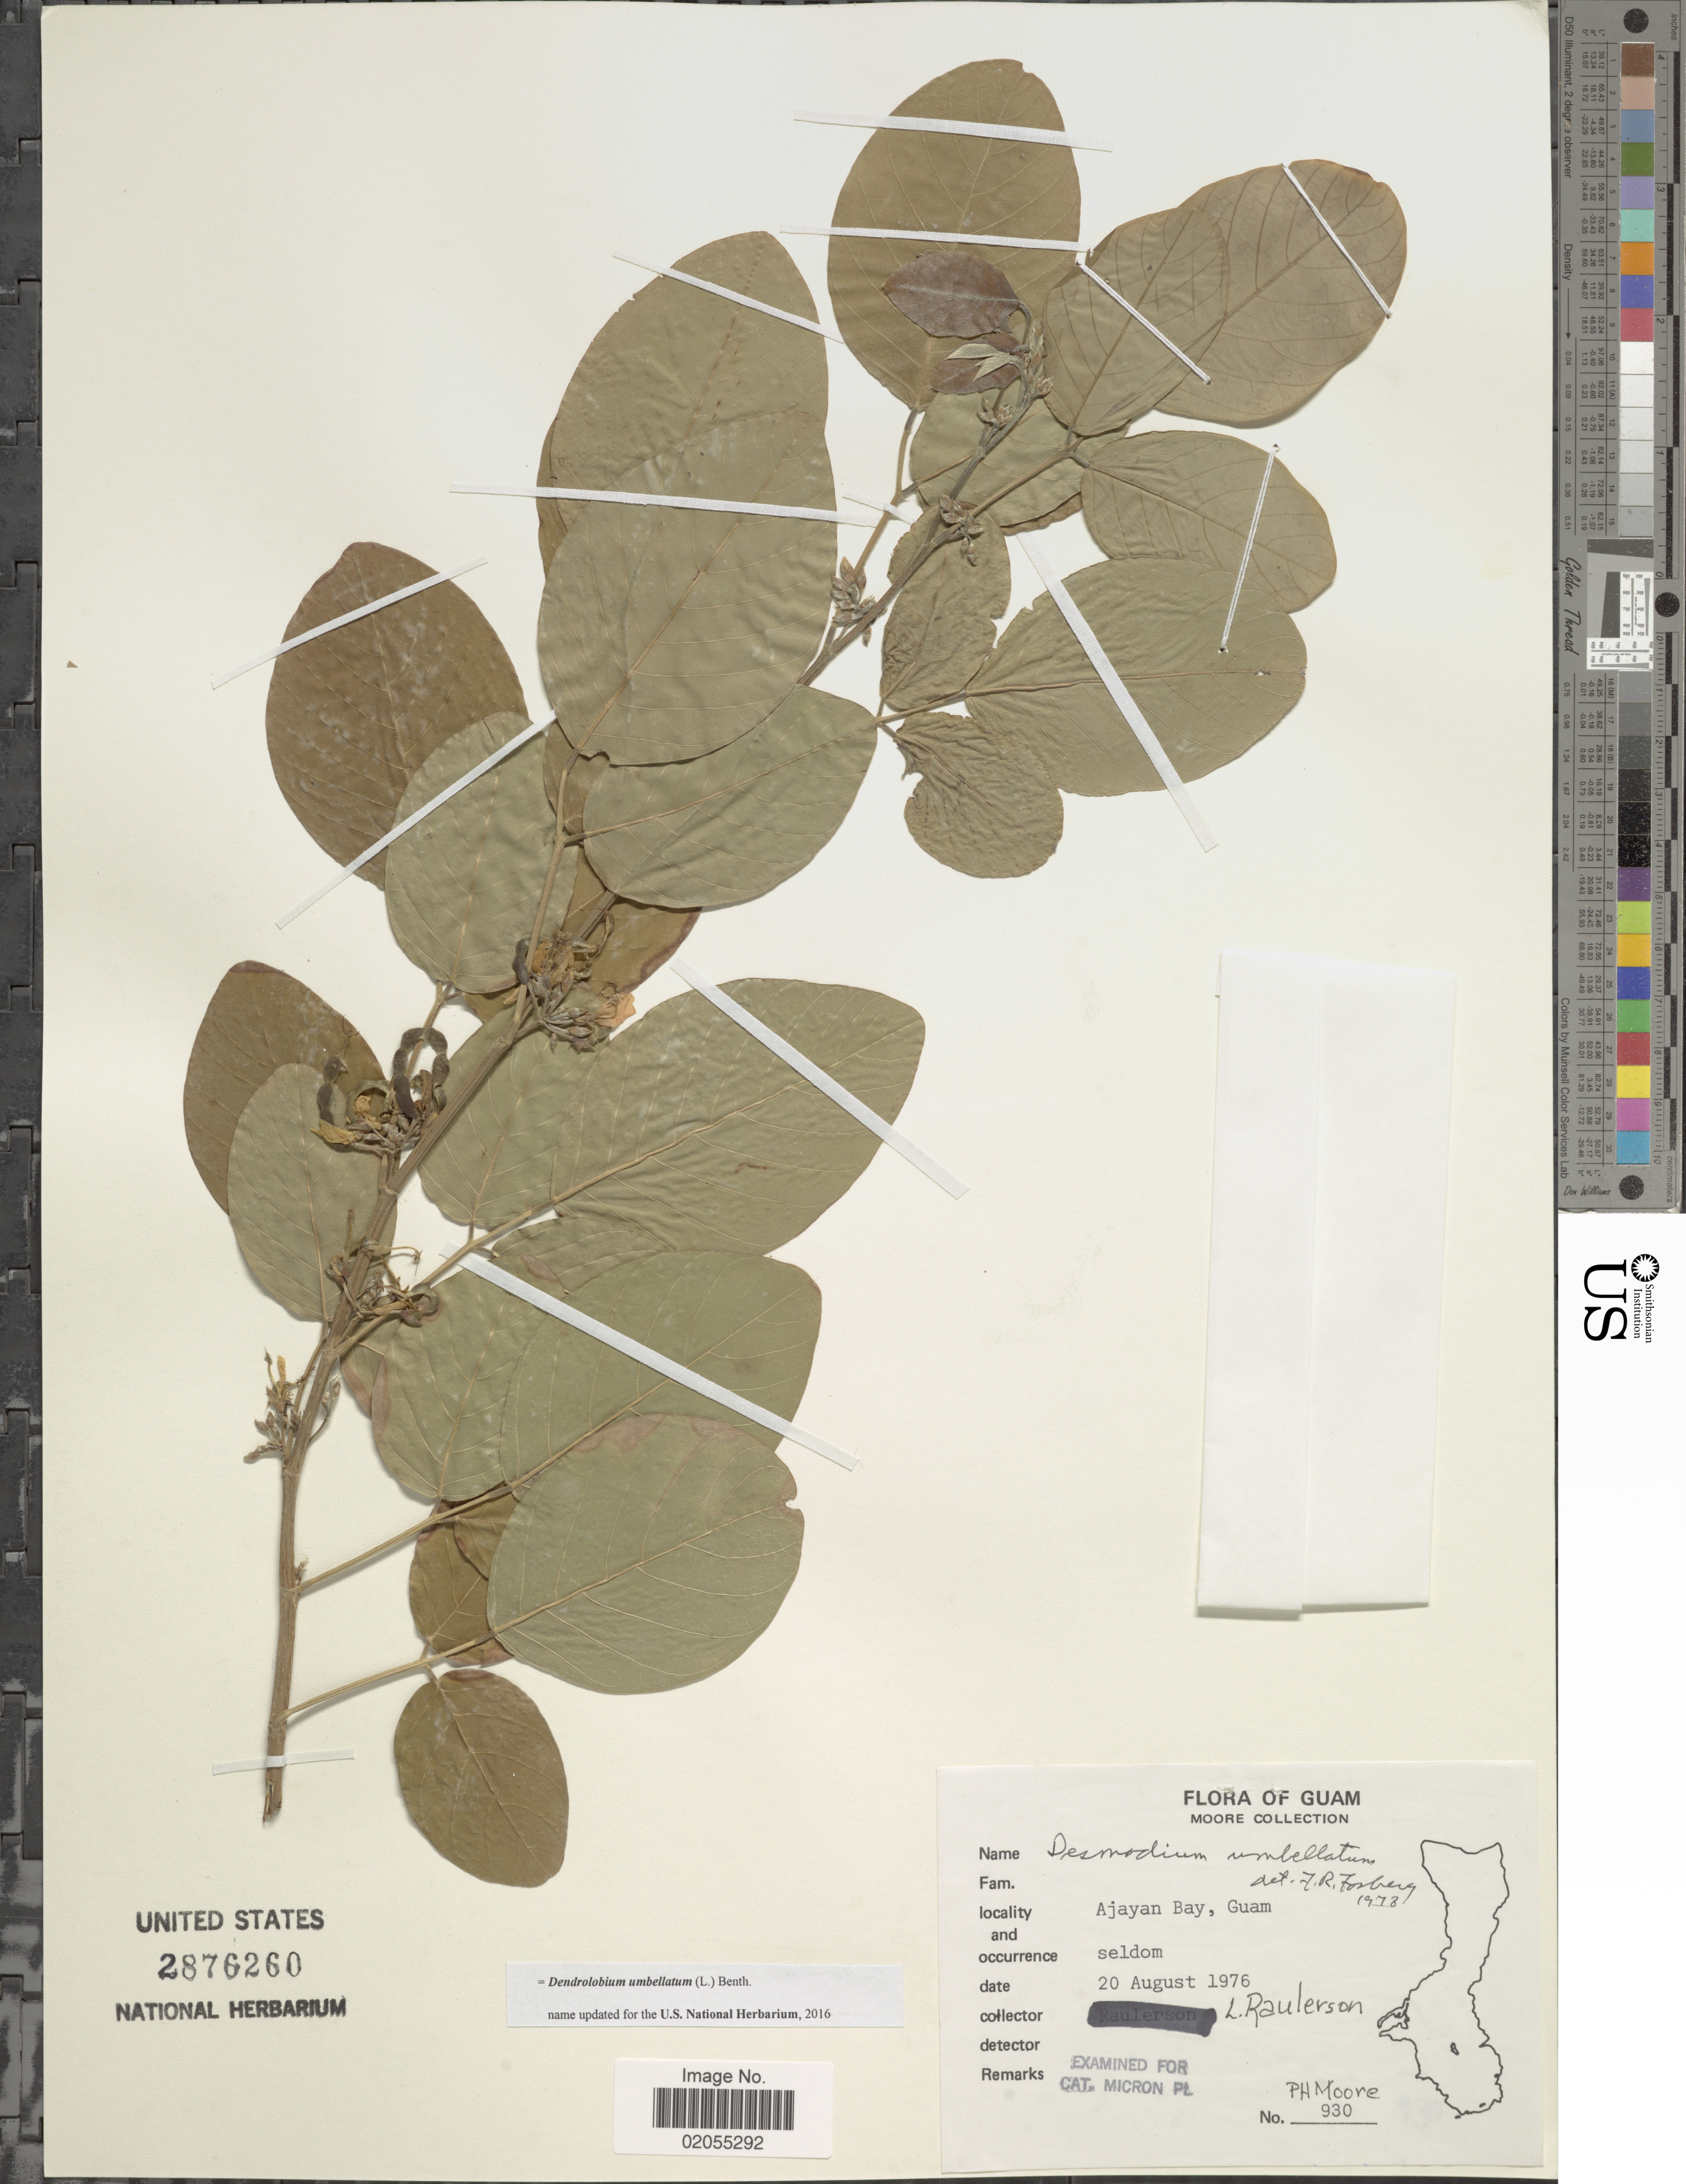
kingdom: Plantae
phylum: Tracheophyta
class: Magnoliopsida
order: Fabales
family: Fabaceae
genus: Dendrolobium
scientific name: Dendrolobium umbellatum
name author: (L.) Benth.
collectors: L. Raulerson & P. H. Moore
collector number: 930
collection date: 1976-08-20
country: Guam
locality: Ajayan Bay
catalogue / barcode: US 2876260